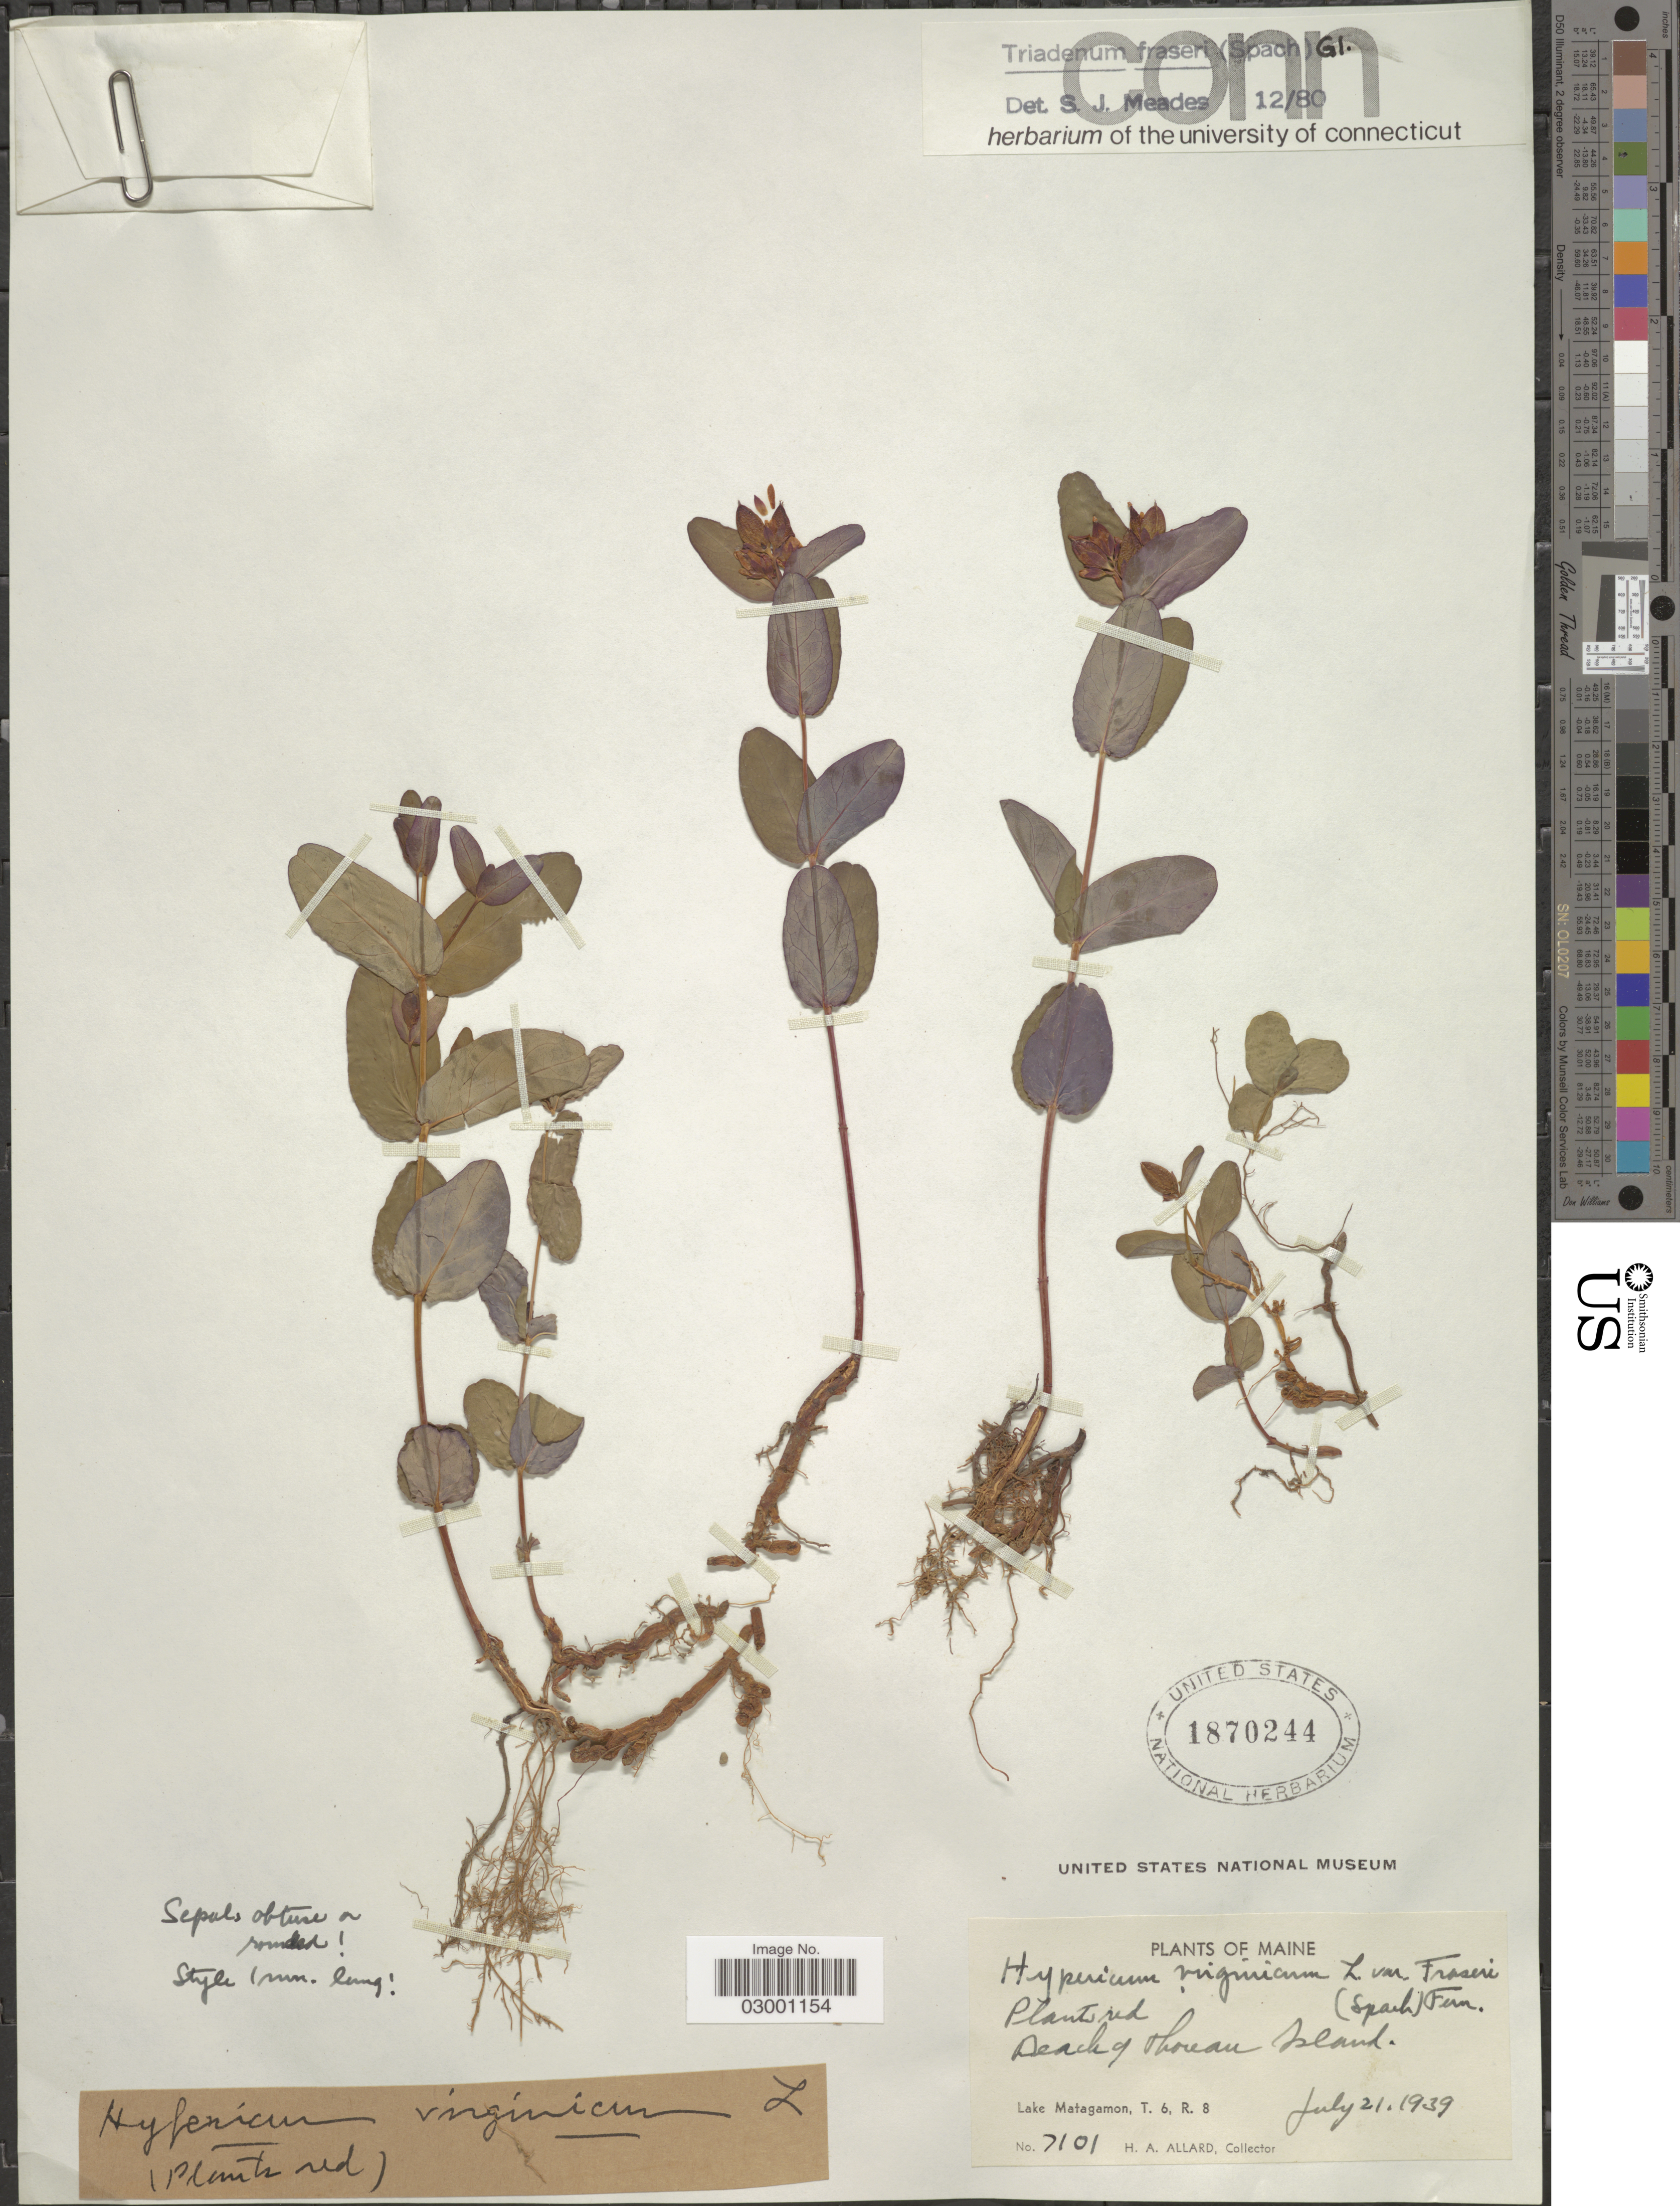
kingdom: Plantae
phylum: Tracheophyta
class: Magnoliopsida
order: Malpighiales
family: Hypericaceae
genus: Hypericum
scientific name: Hypericum fraseri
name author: Steud.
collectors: H. A. Allard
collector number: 7101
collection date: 1939-07-21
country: United States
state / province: Maine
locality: Lake Matagamon, T. 6, R. 8.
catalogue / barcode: US 1870244